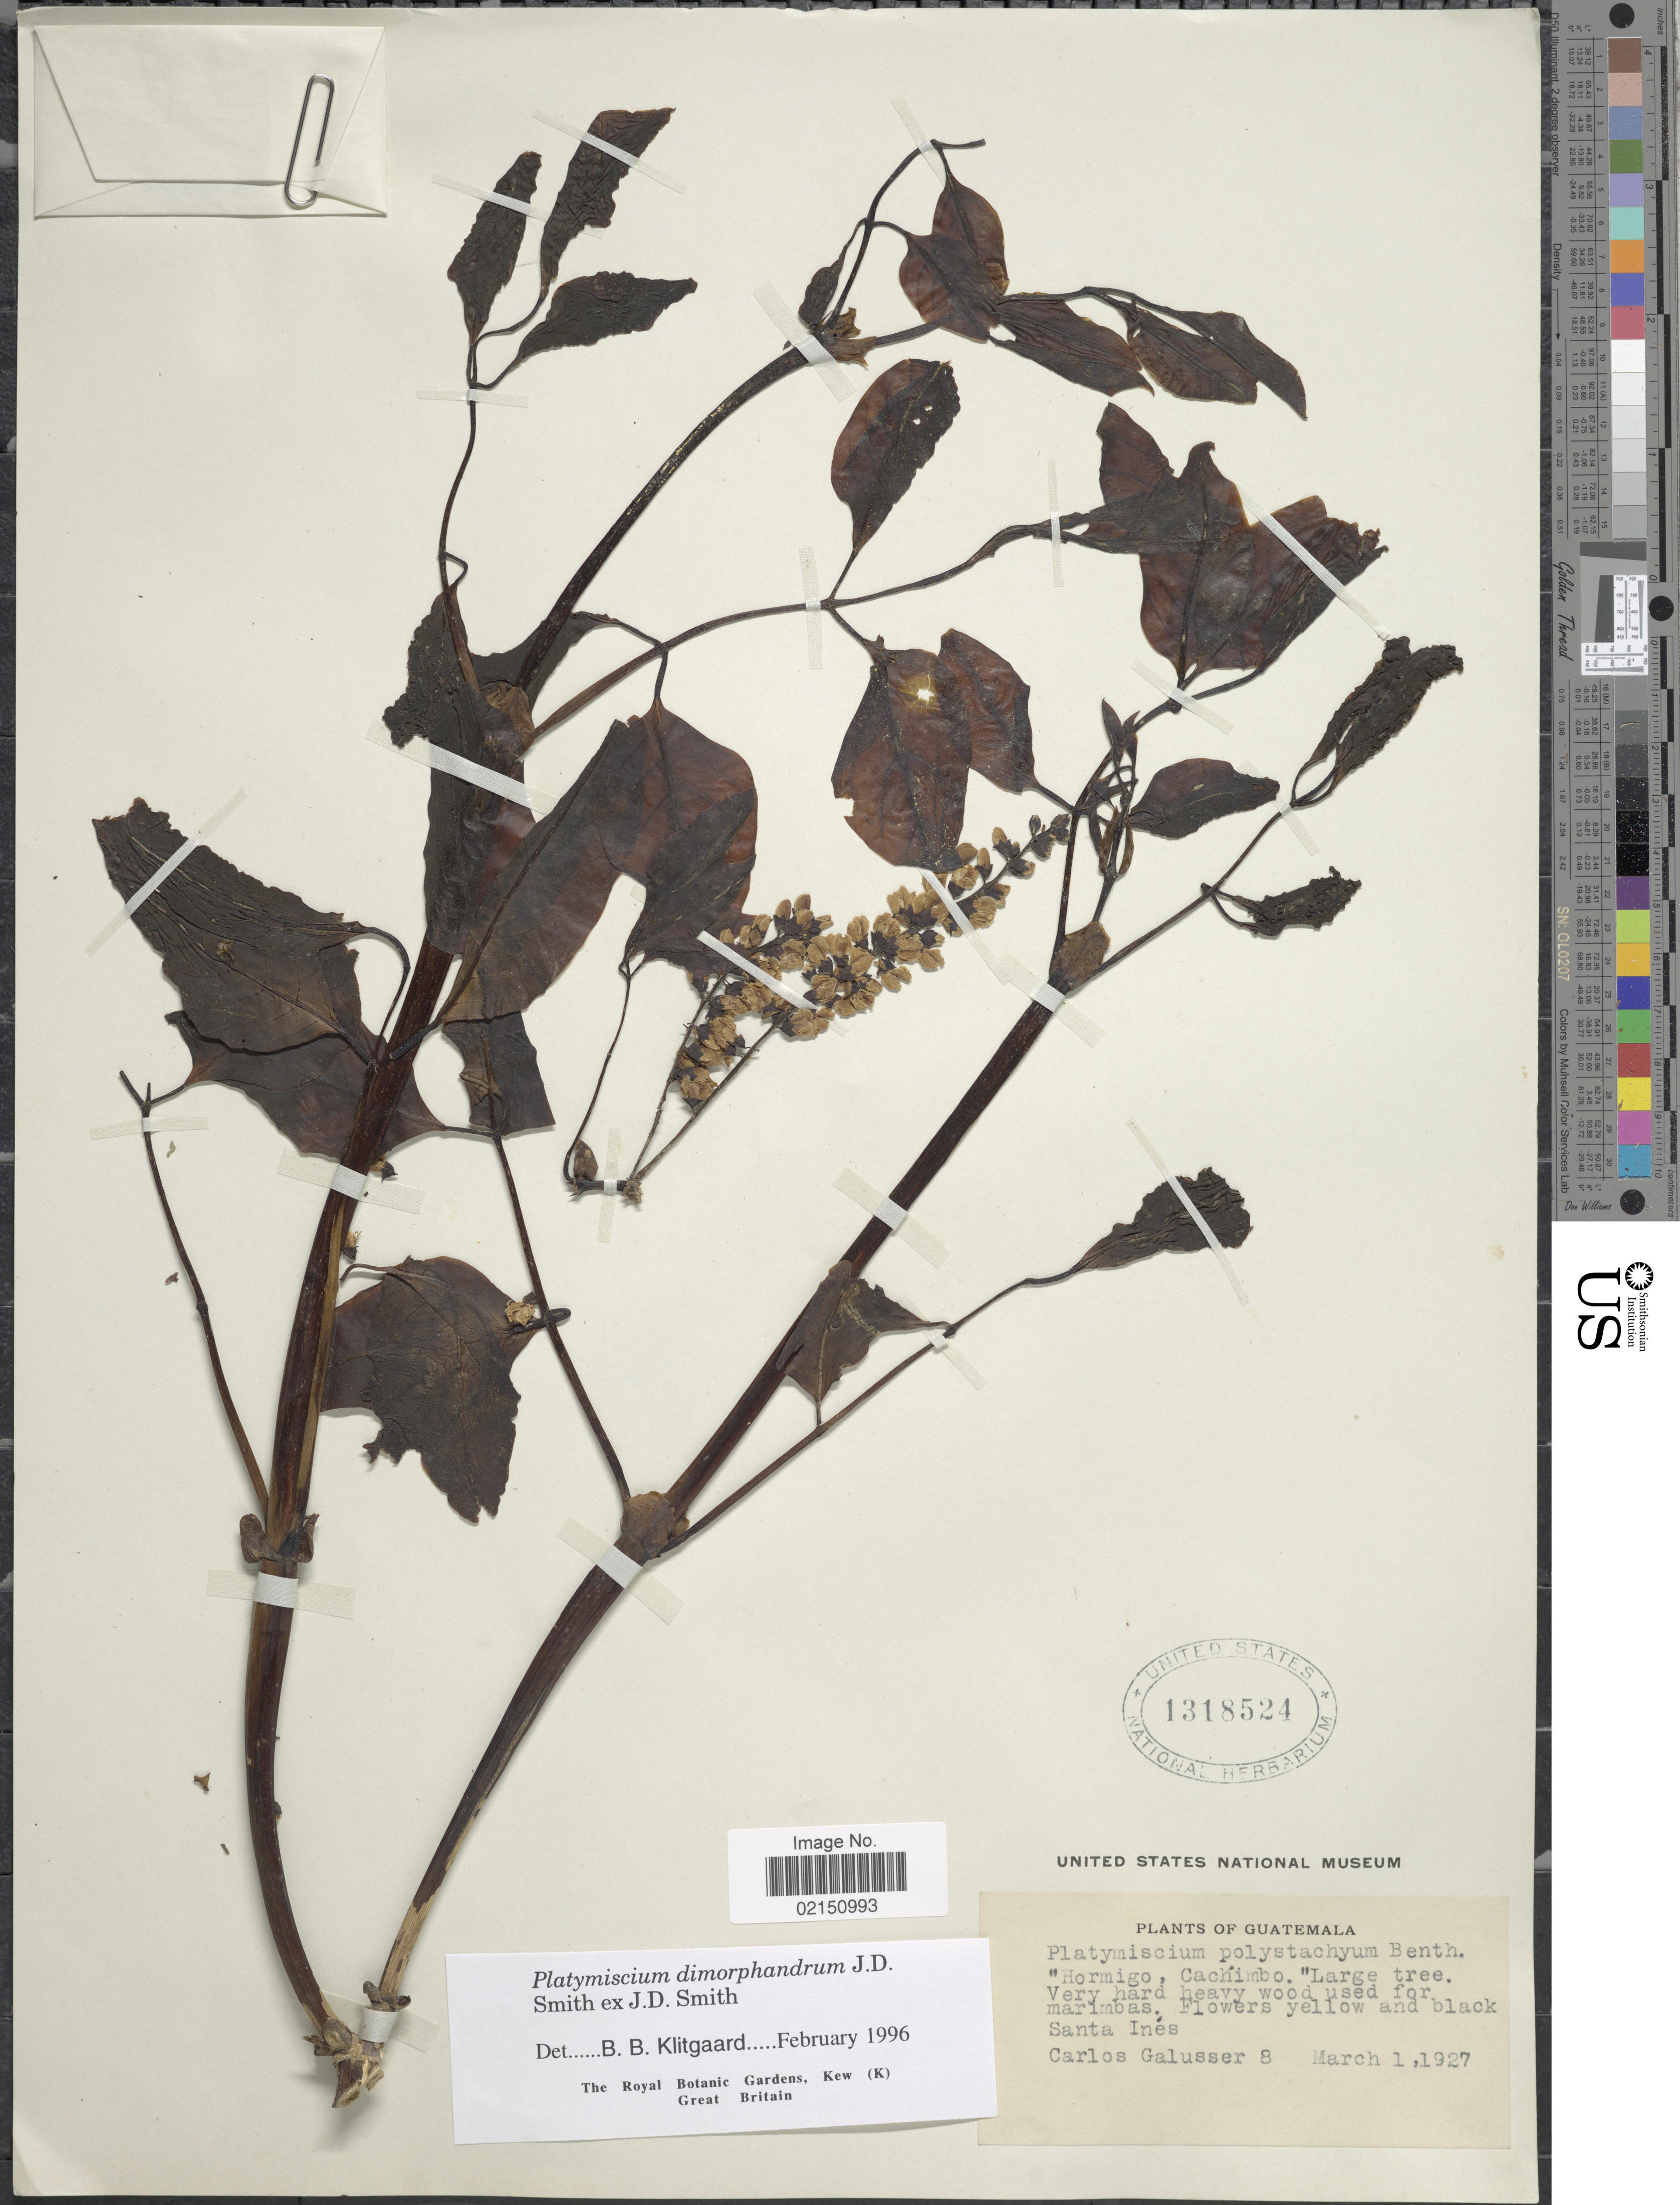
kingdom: Plantae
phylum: Tracheophyta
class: Magnoliopsida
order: Fabales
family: Fabaceae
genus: Platymiscium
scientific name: Platymiscium dimorphandrum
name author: Donn. Sm.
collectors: C. Galusser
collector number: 8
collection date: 1927-03-01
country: Guatemala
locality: Santa Inés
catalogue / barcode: US 1318524